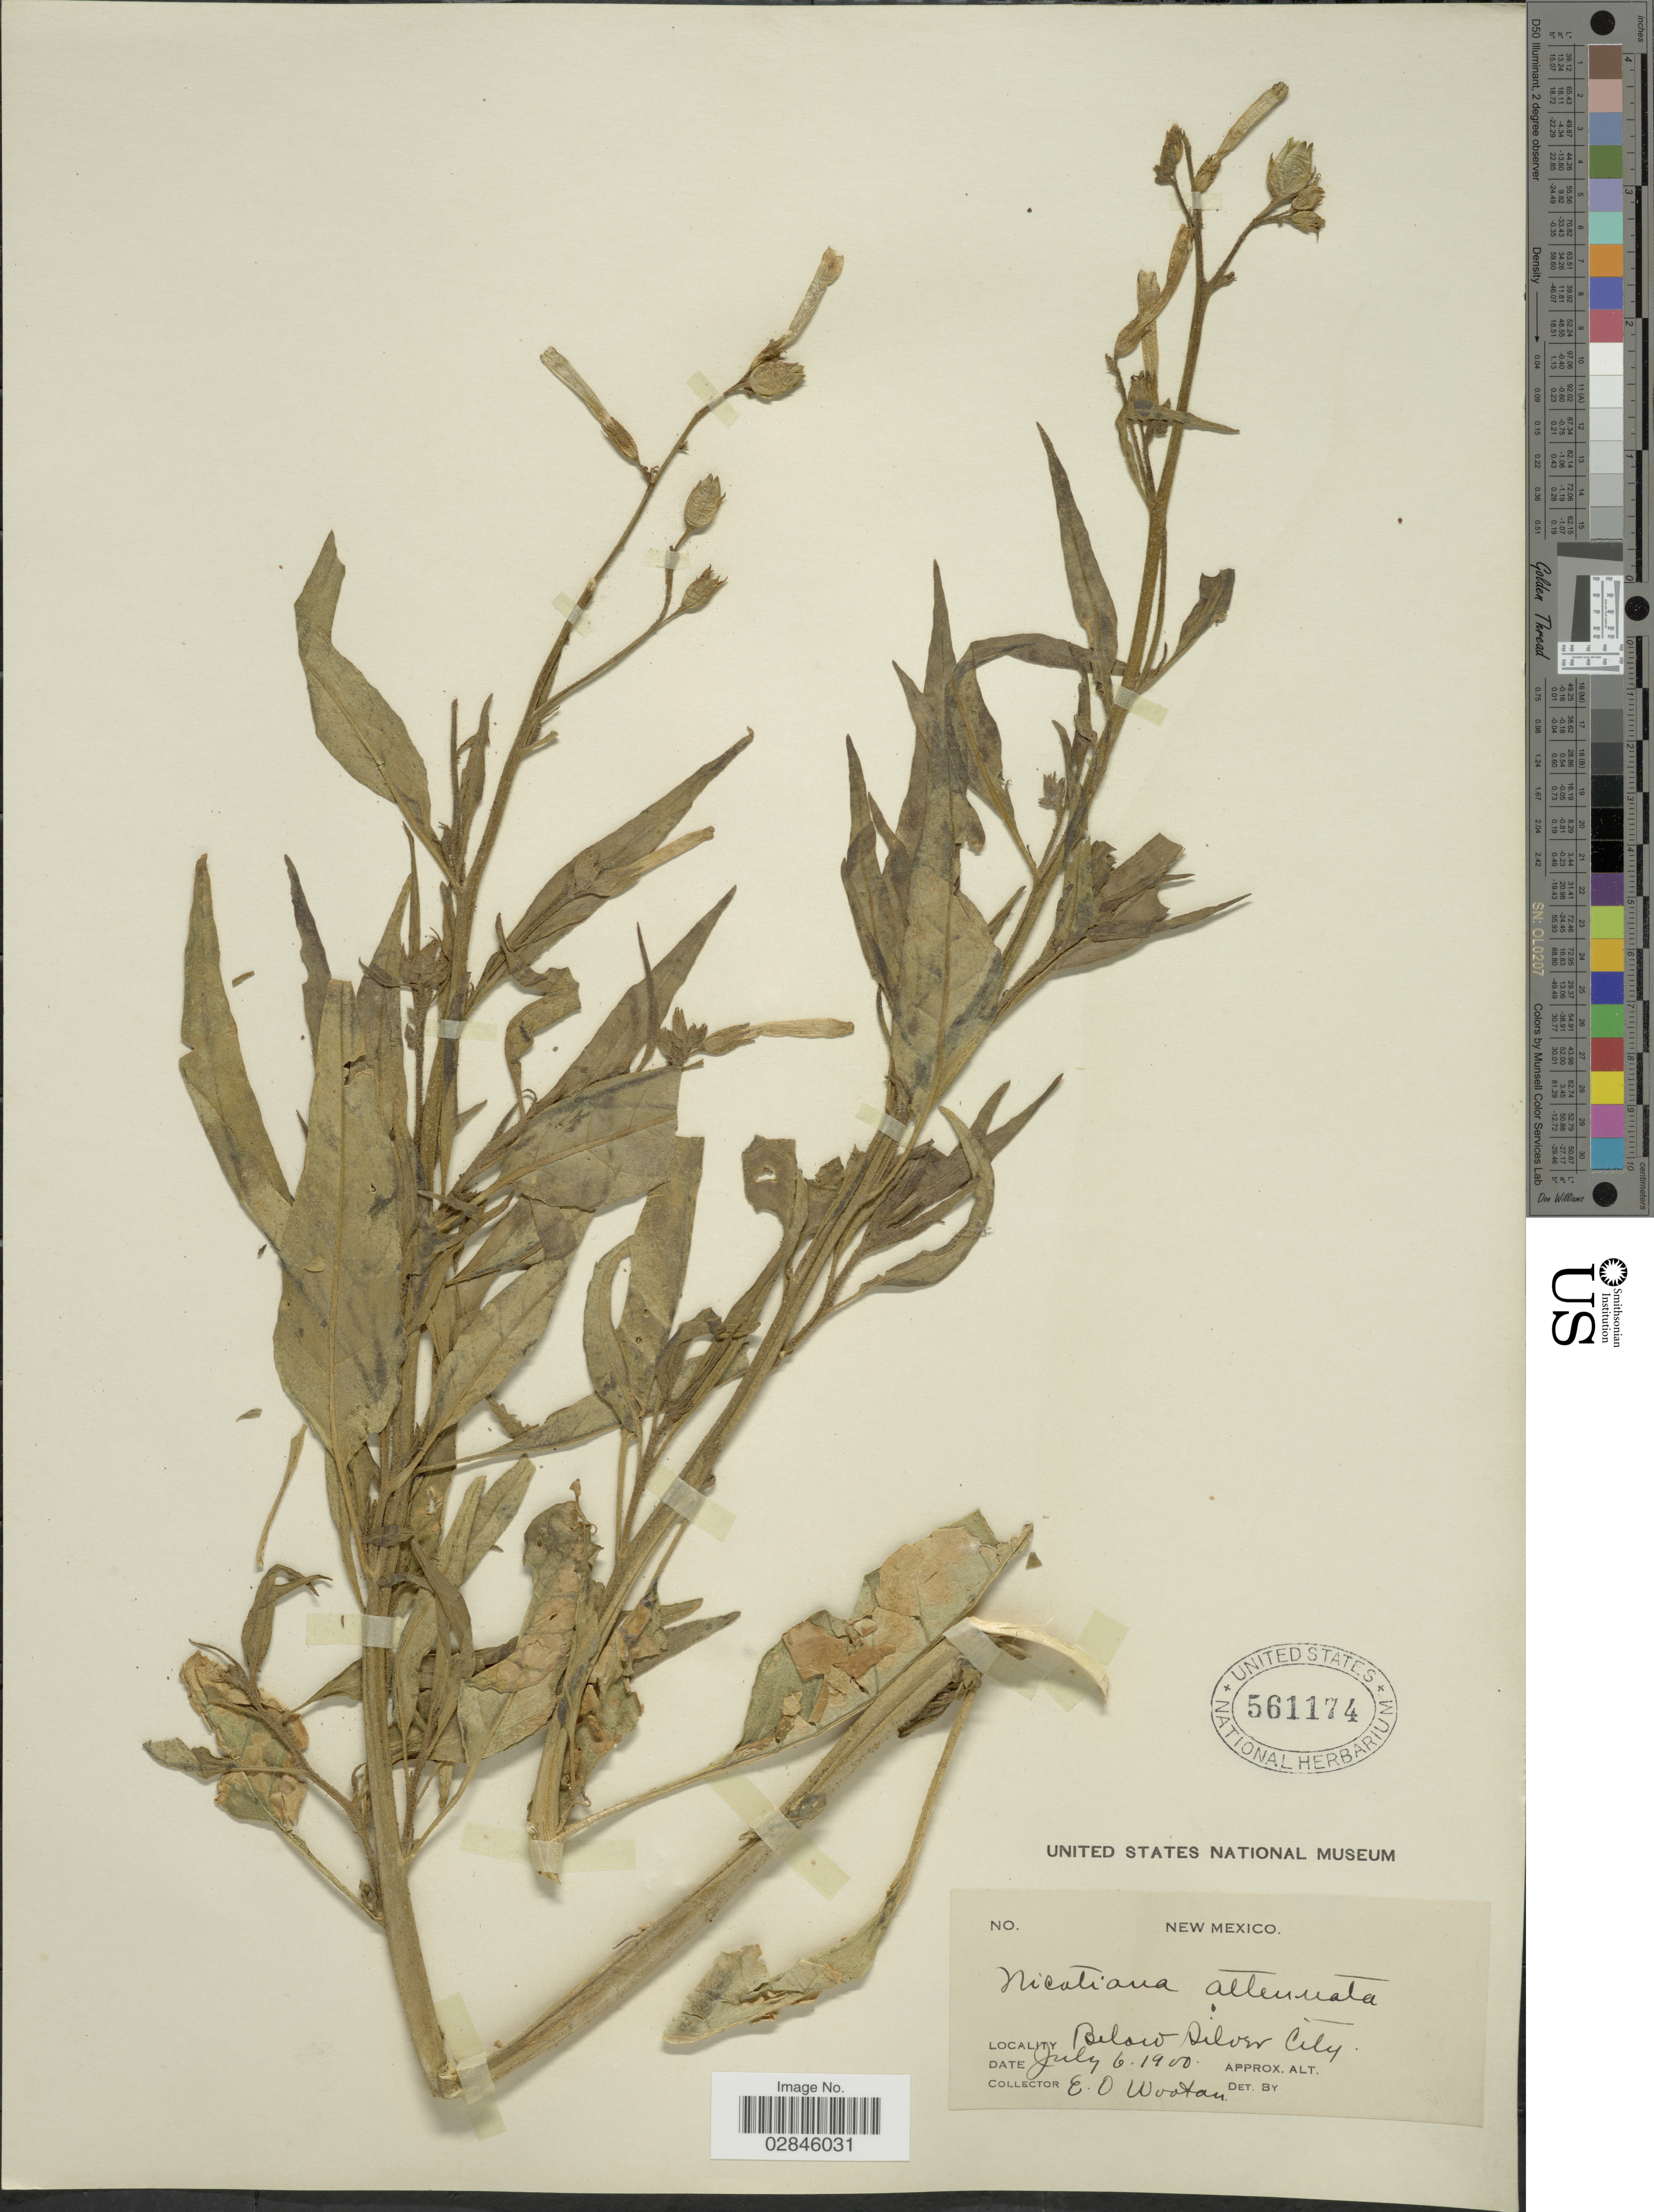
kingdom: Plantae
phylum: Tracheophyta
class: Magnoliopsida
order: Solanales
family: Solanaceae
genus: Nicotiana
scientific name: Nicotiana attenuata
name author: Torr. ex S. Watson in C. King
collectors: E. O. Wooton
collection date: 1900-07-06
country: United States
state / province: New Mexico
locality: Below Silver City.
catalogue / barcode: US 561174